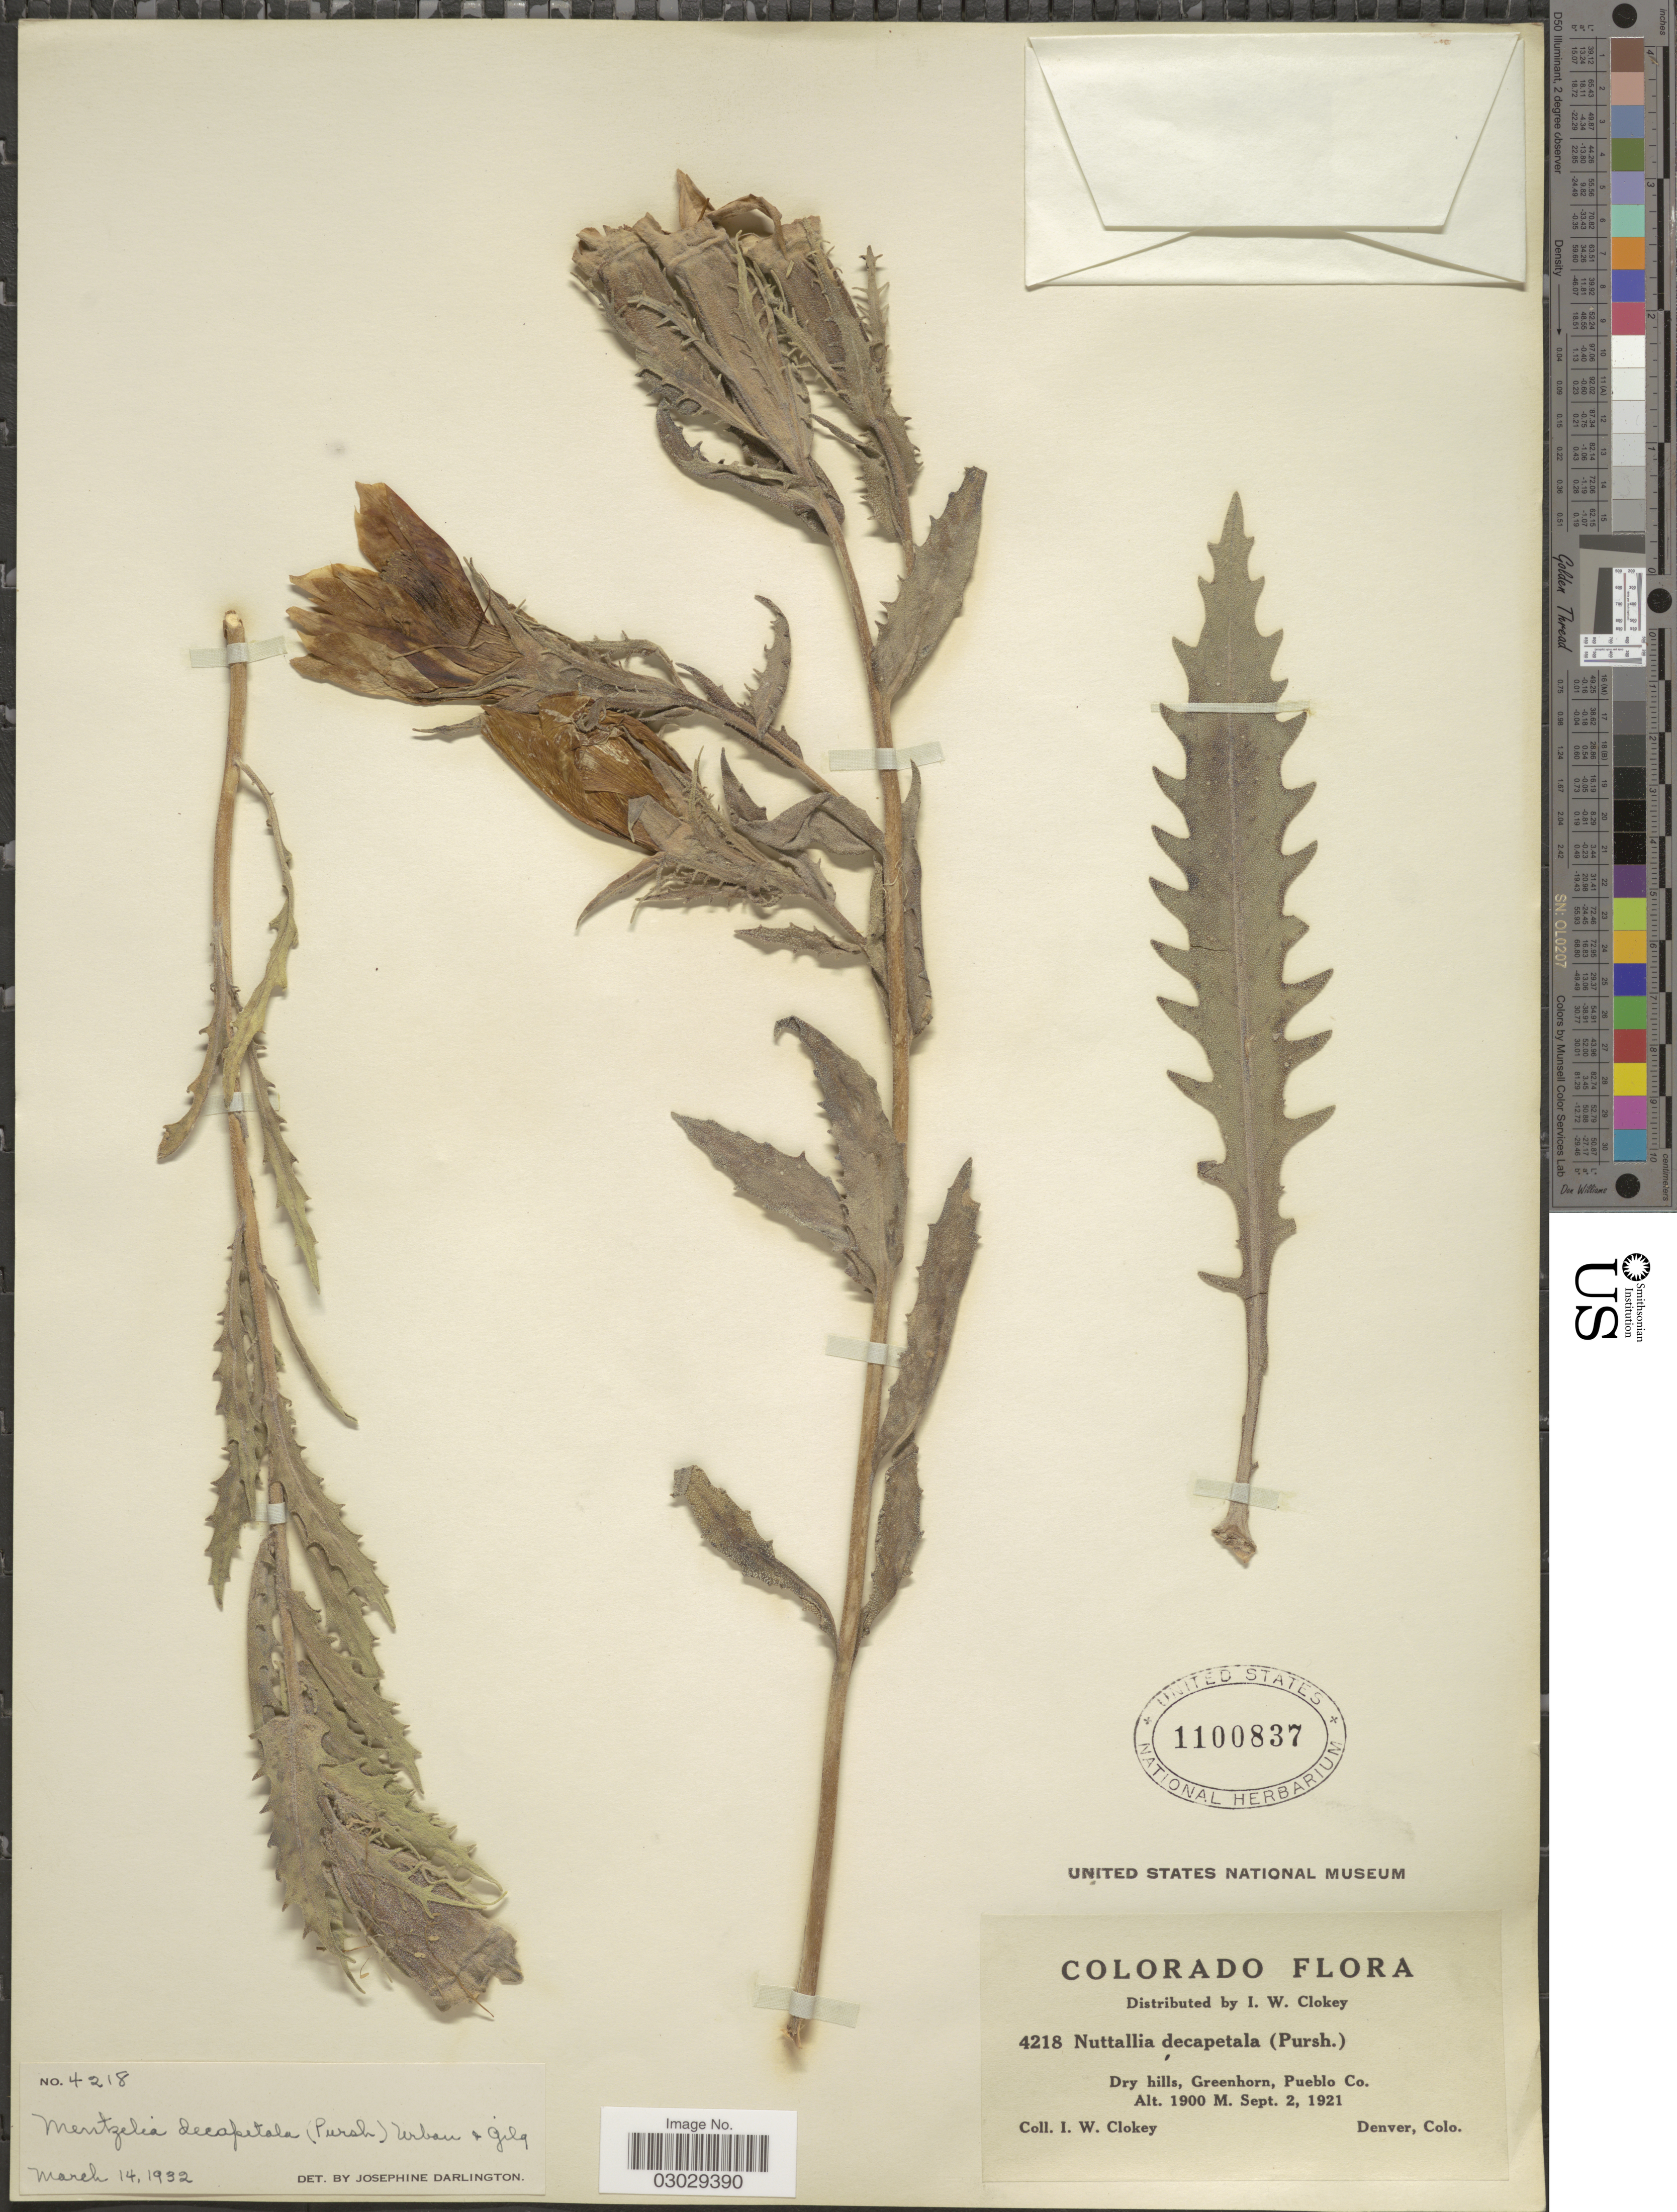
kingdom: Plantae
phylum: Tracheophyta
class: Magnoliopsida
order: Cornales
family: Loasaceae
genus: Mentzelia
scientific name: Mentzelia decapetala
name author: (Sims) Urb.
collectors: I. W. Clokey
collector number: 4218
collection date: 1921-09-02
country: United States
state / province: Colorado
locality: Dry hills, Greenhorn, Pueblo Co.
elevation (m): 1900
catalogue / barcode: US 1100837